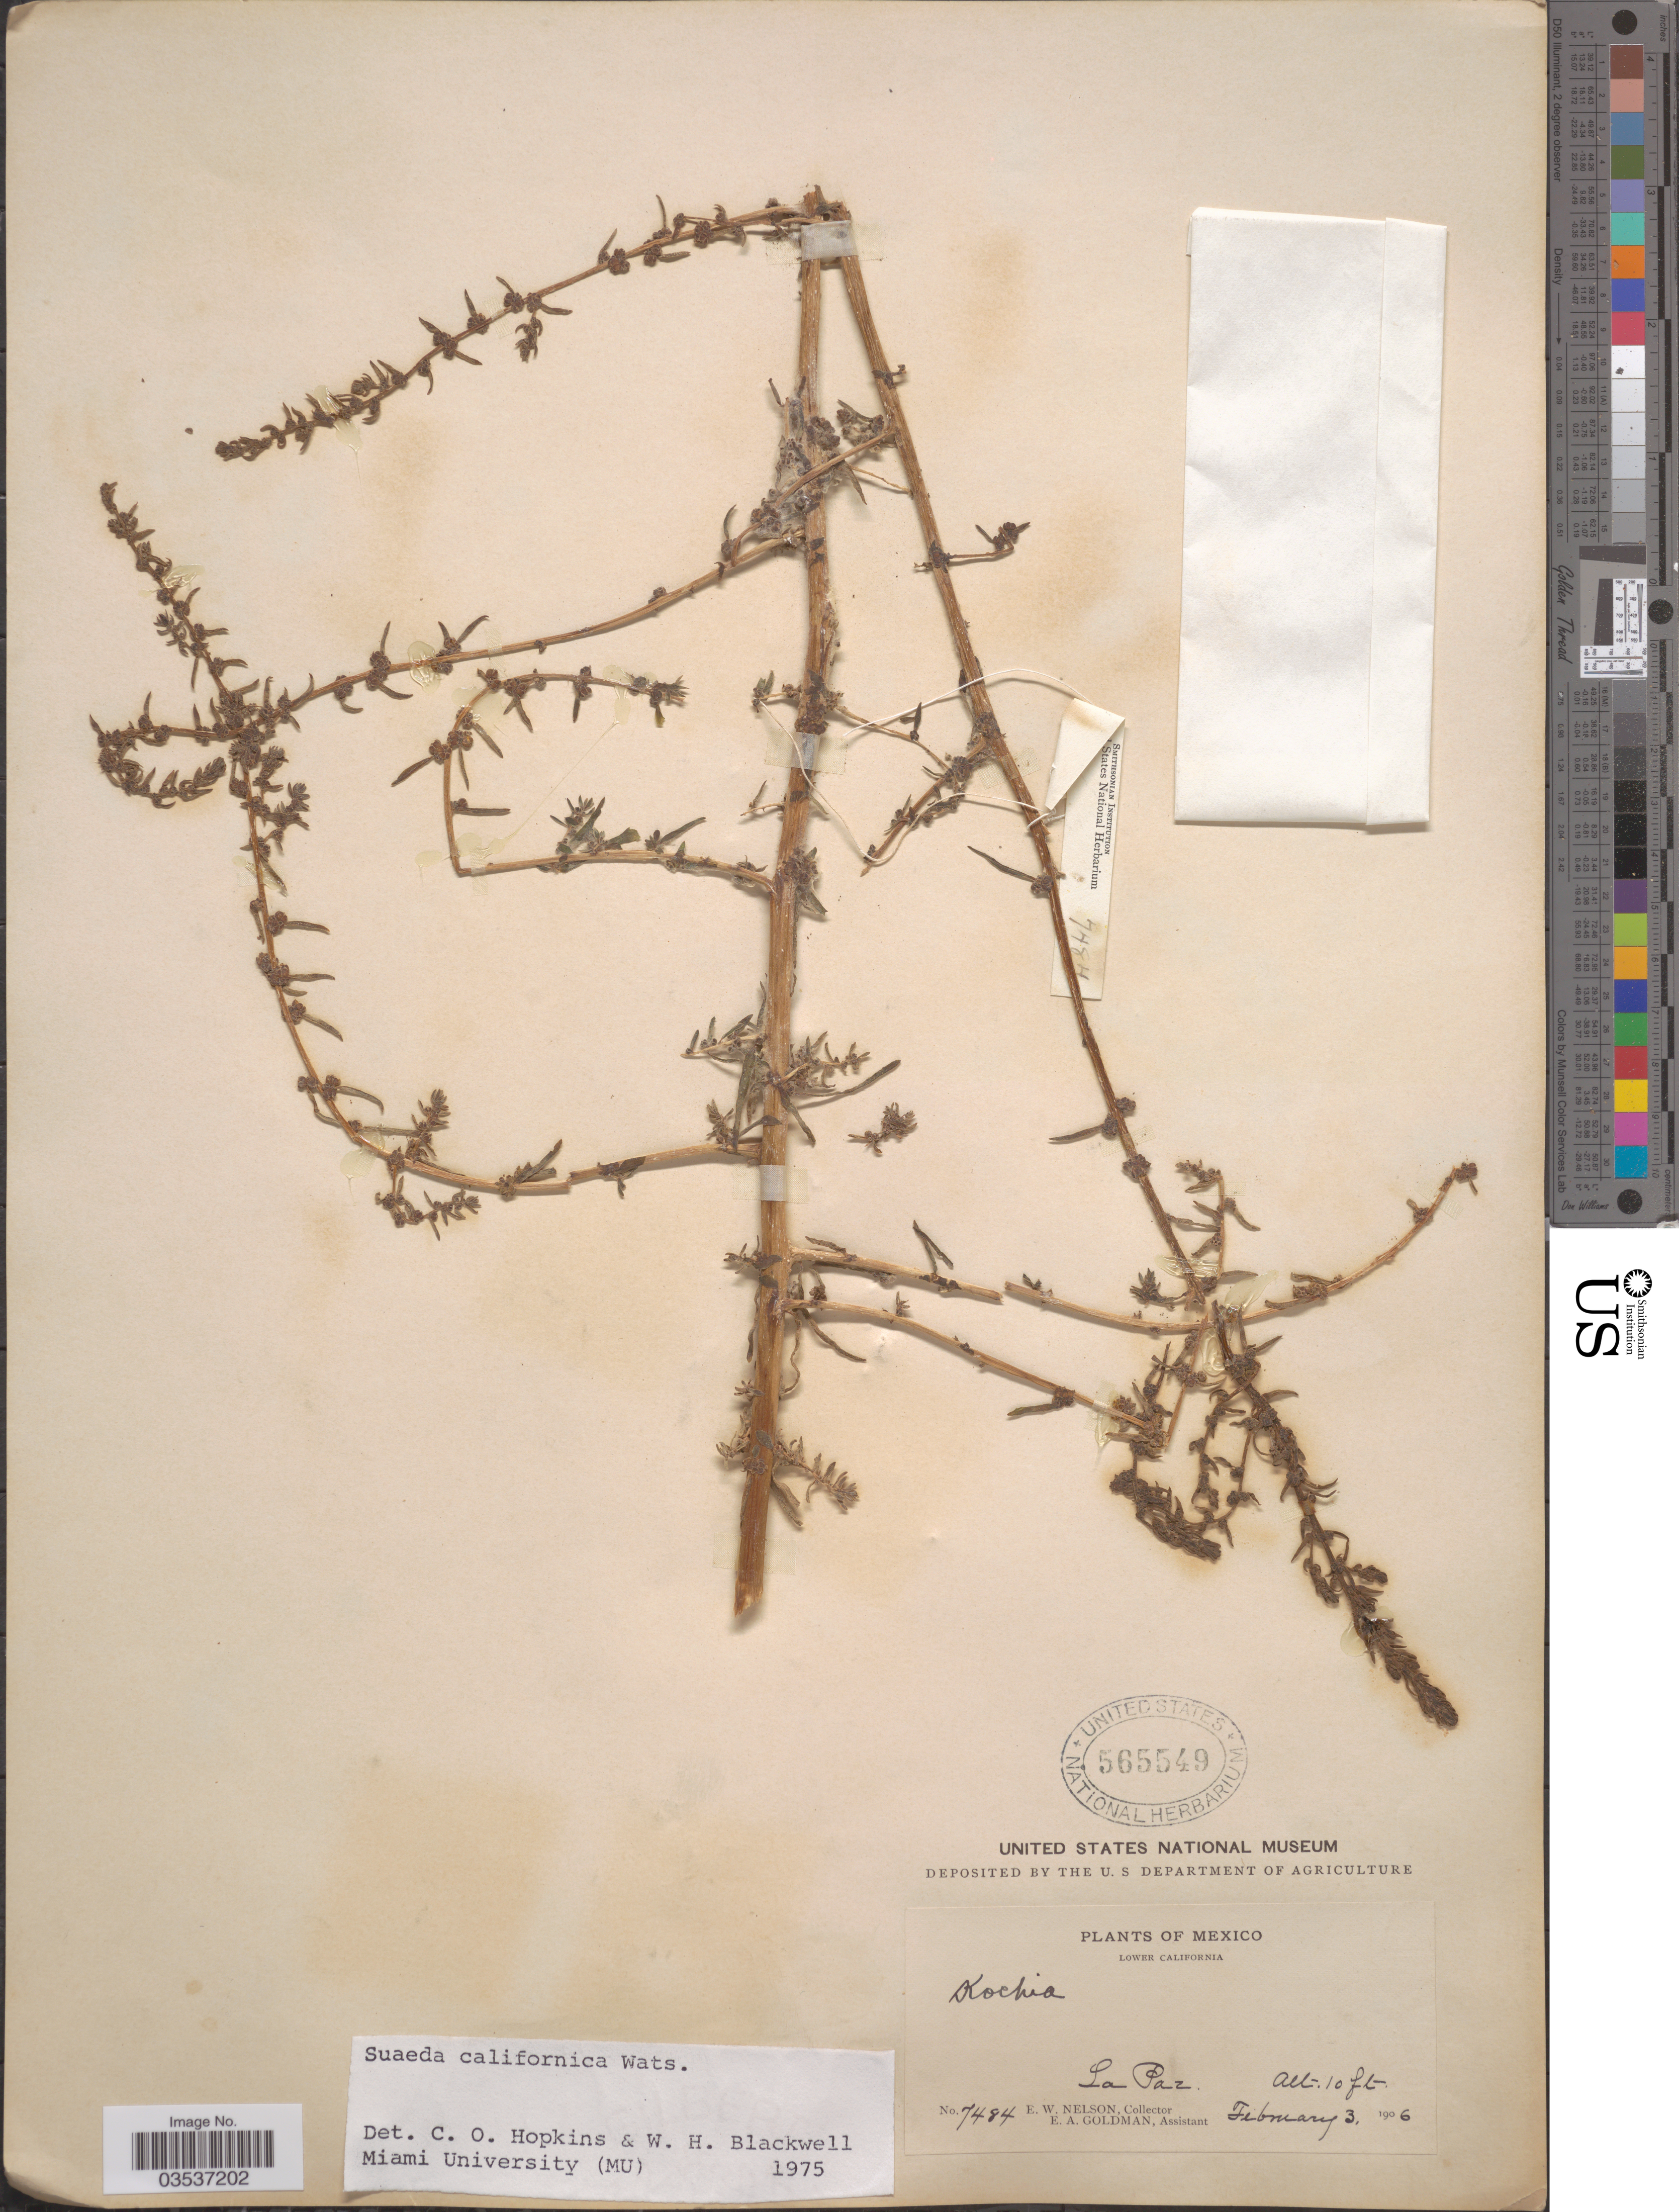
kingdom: Plantae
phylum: Tracheophyta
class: Magnoliopsida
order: Caryophyllales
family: Amaranthaceae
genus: Suaeda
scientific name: Suaeda californica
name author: S. Watson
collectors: E. W. Nelson & E. A. Goldman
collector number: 7484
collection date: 1906-02-03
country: Mexico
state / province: Baja California Sur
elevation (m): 3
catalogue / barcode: US 565549